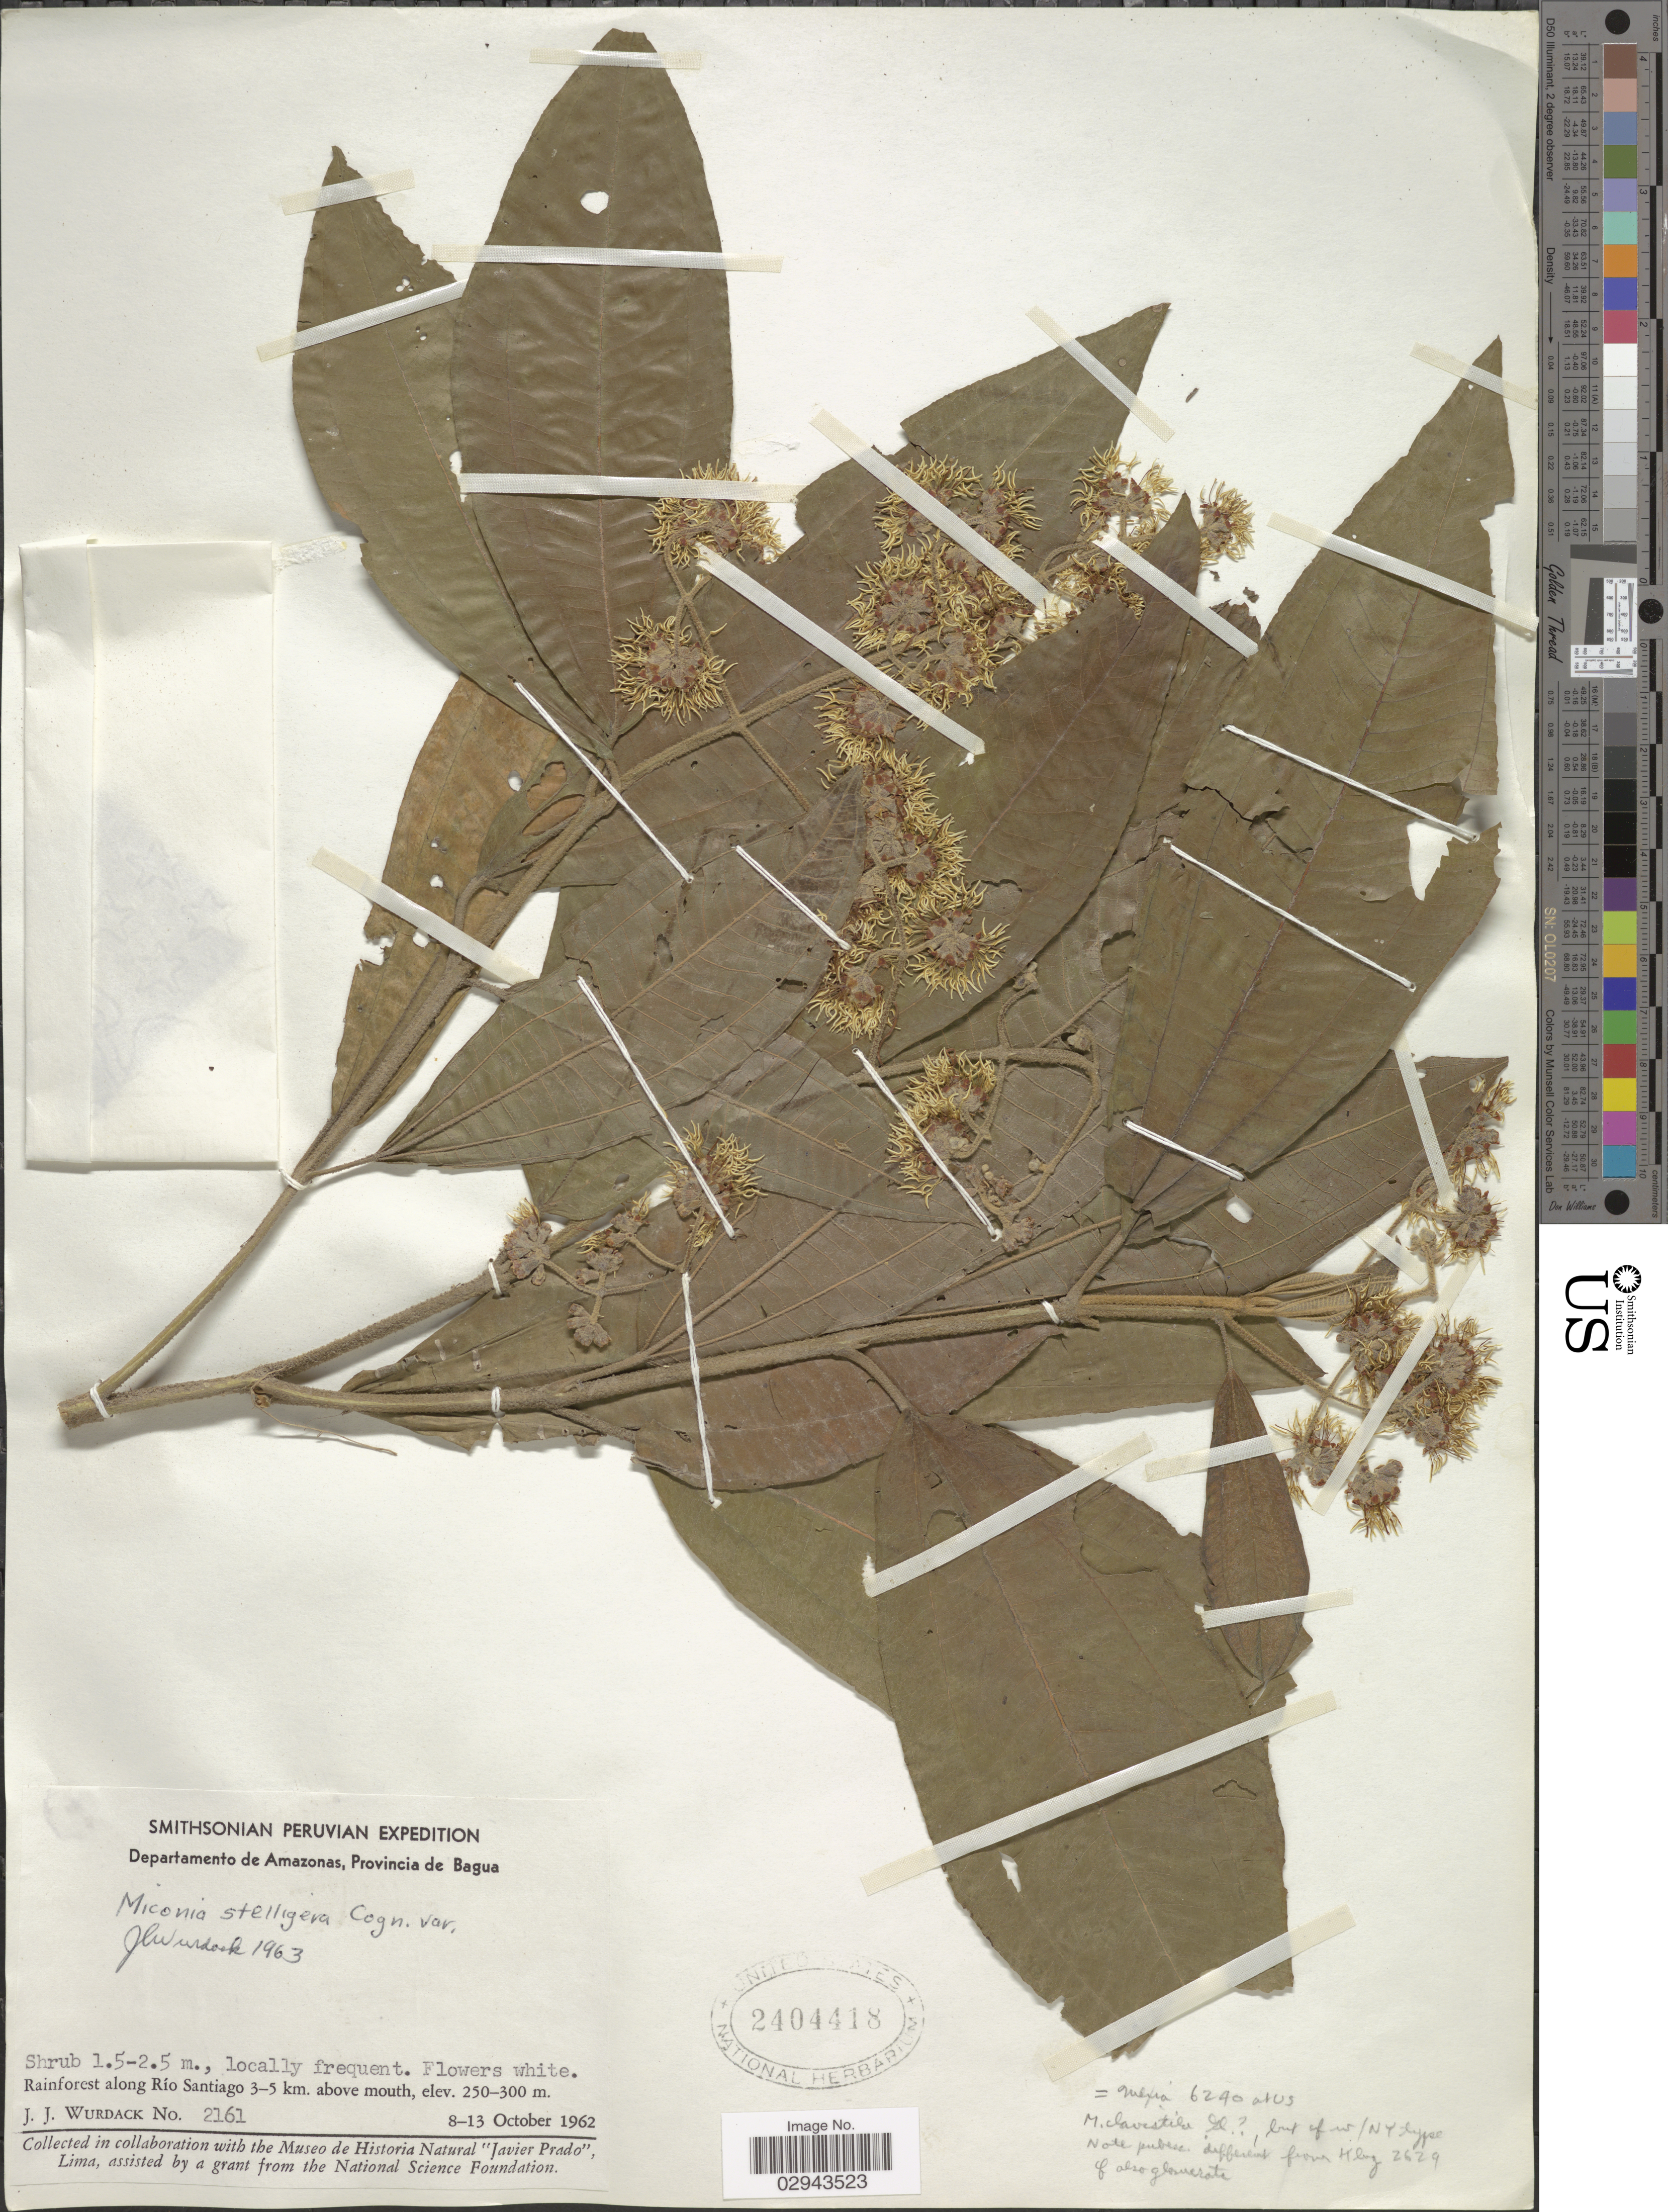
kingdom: Plantae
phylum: Tracheophyta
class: Magnoliopsida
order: Myrtales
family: Melastomataceae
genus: Miconia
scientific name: Miconia stelligera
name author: Cogn.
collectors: J. J. Wurdack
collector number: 2161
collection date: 1962-10-08/1962-10-13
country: Peru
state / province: Amazonas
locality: Departamento de Amazonas, Provincia de Bagua. Rainforest along Río Santiago 3-5 km. above mouth.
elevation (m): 250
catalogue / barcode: US 2404418